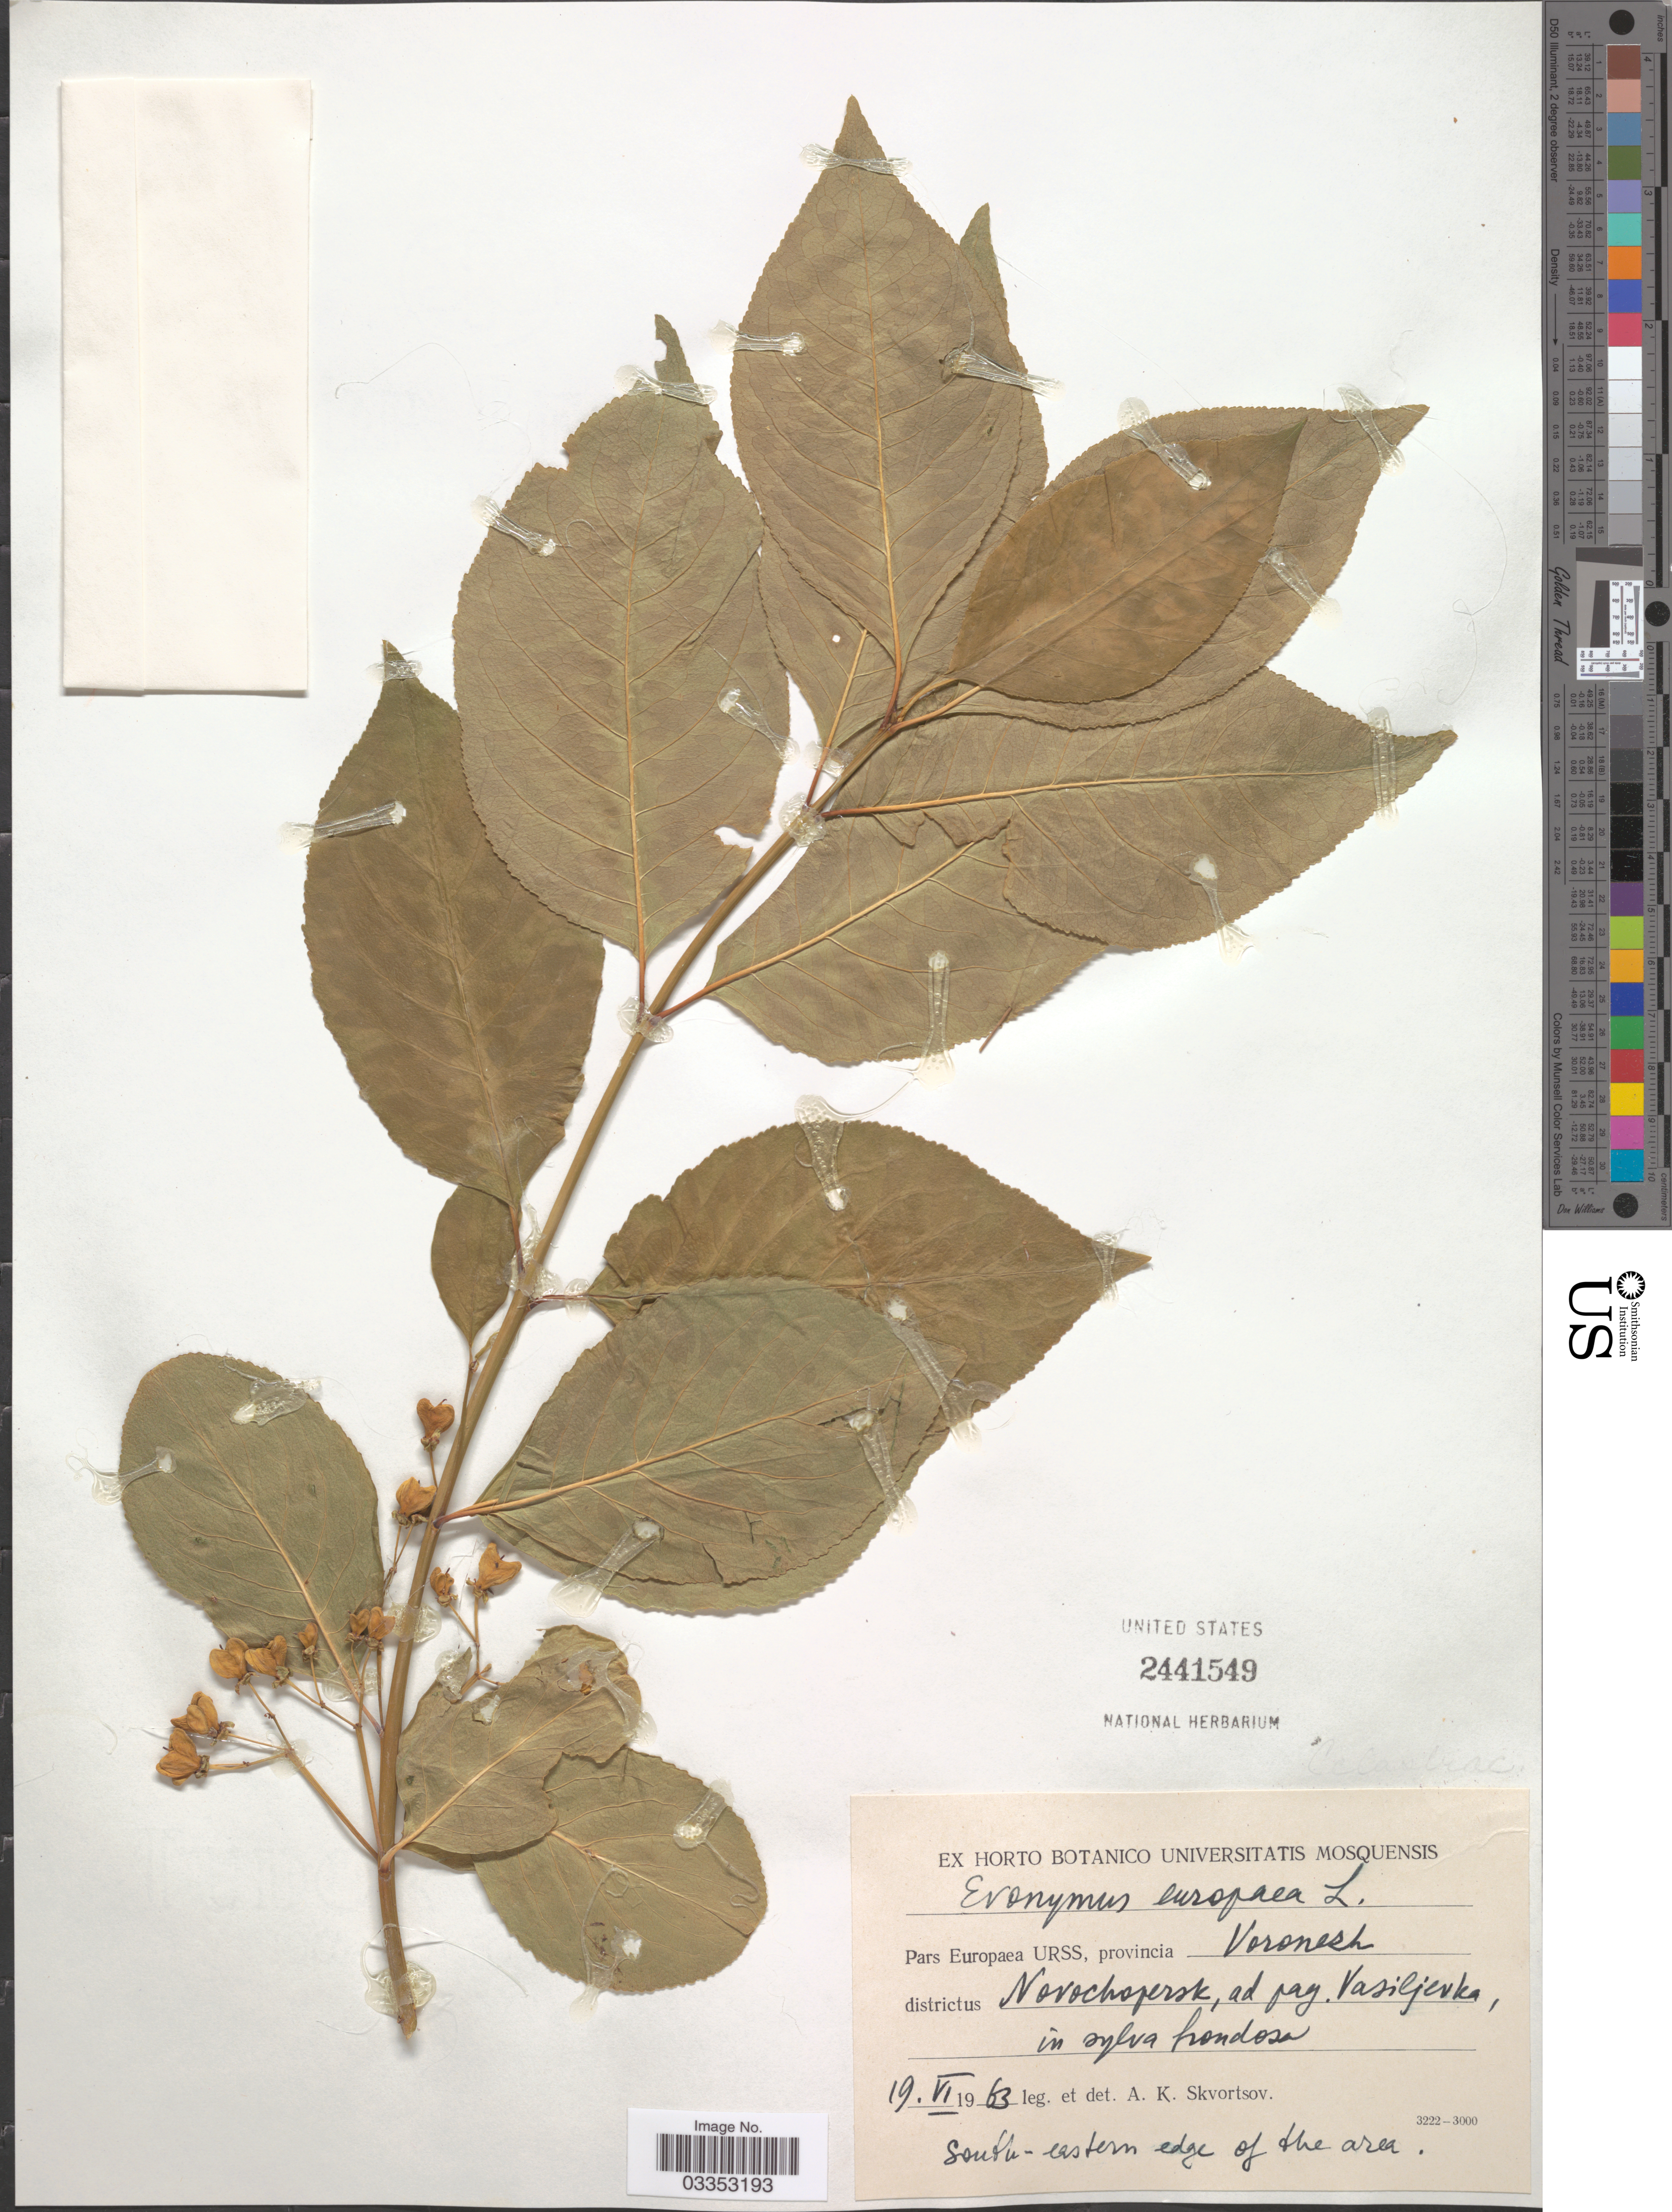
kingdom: Plantae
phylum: Tracheophyta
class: Magnoliopsida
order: Celastrales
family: Celastraceae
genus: Euonymus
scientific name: Euonymus europaeus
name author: L.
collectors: A. K. Skvortsov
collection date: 1963-06-19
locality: Pars Europaea URSS, provincia Voronesh, districtus Norochopersk, ad pag. Vasiljevka [interpreted] in sylva hondosa.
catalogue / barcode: US 2441549